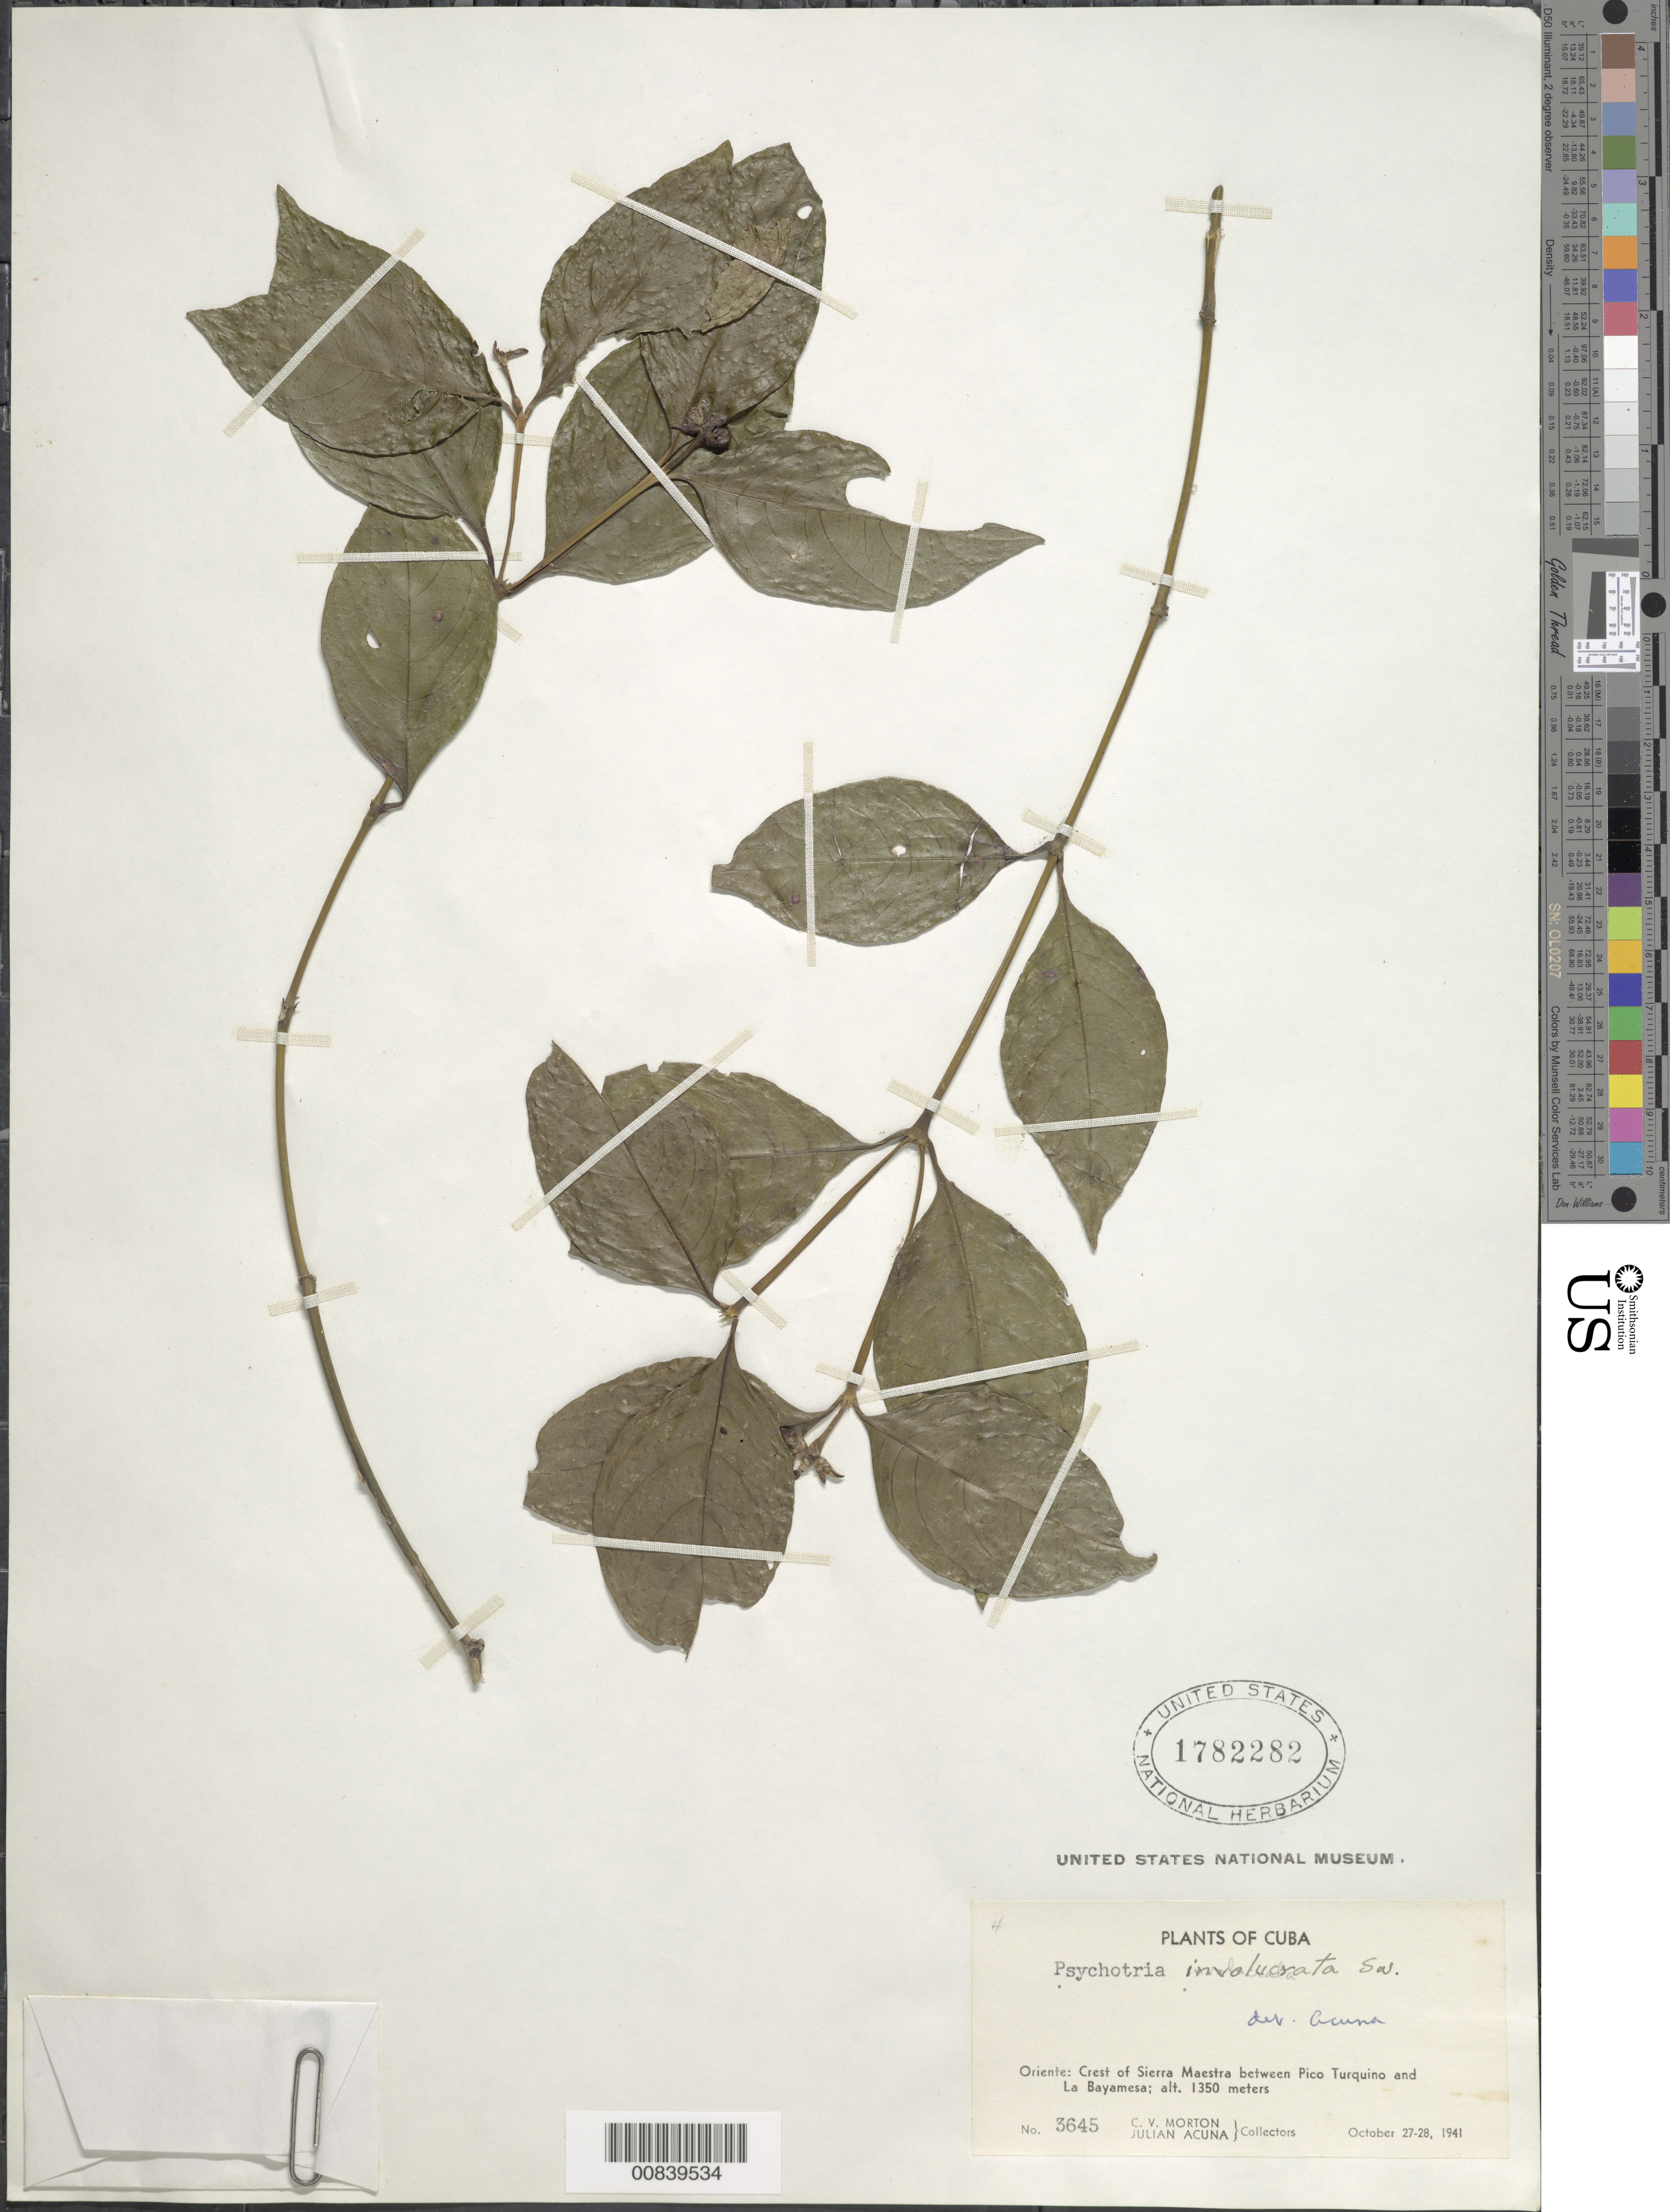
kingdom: Plantae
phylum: Tracheophyta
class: Magnoliopsida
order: Gentianales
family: Rubiaceae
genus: Psychotria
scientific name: Psychotria officinalis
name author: (Aubl.) Raeusch.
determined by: Acuña, J. B.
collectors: C. V. Morton & J. Acuña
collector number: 3645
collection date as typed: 27 Oct 1941 to 28 Oct 1941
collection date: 1941-10-27/1941-10-28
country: Cuba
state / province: Oriente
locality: Crest of Sierra Maestra between Pico Turquino and La Bayamesa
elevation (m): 1350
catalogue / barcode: US 1782282